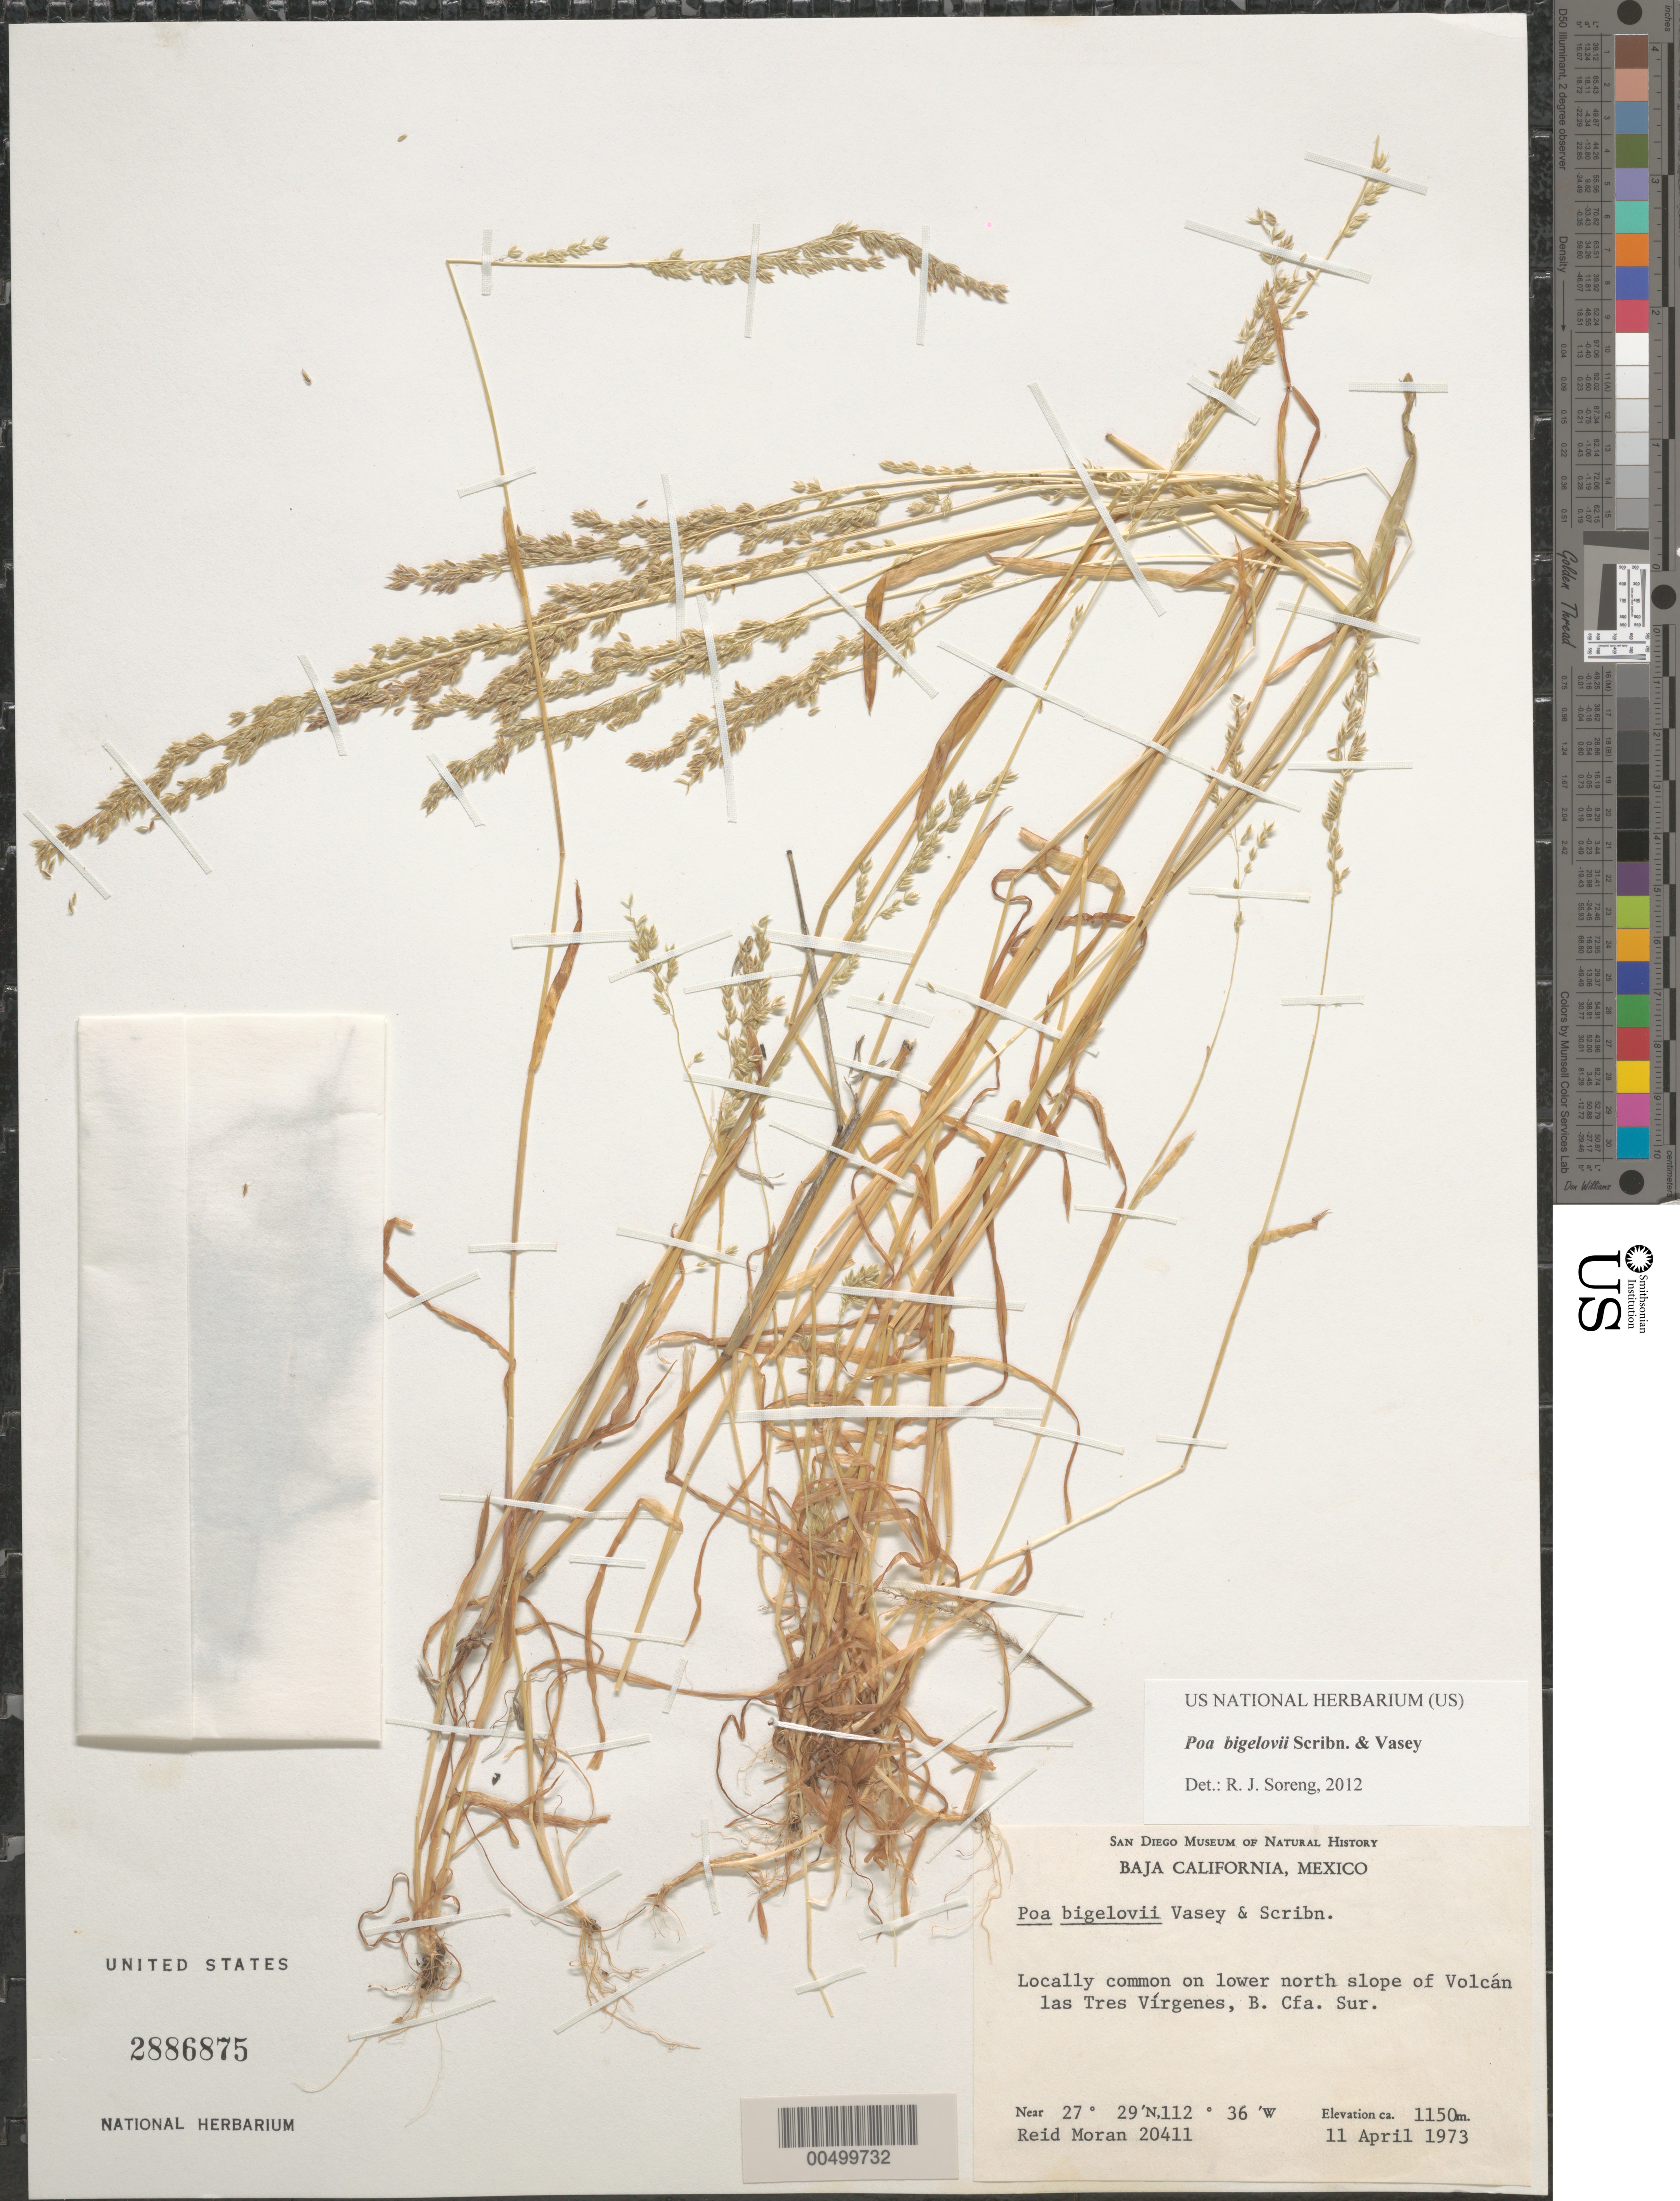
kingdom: Plantae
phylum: Tracheophyta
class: Liliopsida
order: Poales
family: Poaceae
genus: Poa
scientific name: Poa bigelovii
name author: Vasey & Scribn.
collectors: R. V. Moran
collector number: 20411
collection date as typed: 11 Apr 1973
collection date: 1973-04-11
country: Mexico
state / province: Baja California Sur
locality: Lower N slope of Volc n las Tres V¡rgenes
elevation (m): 1150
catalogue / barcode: US 2886875